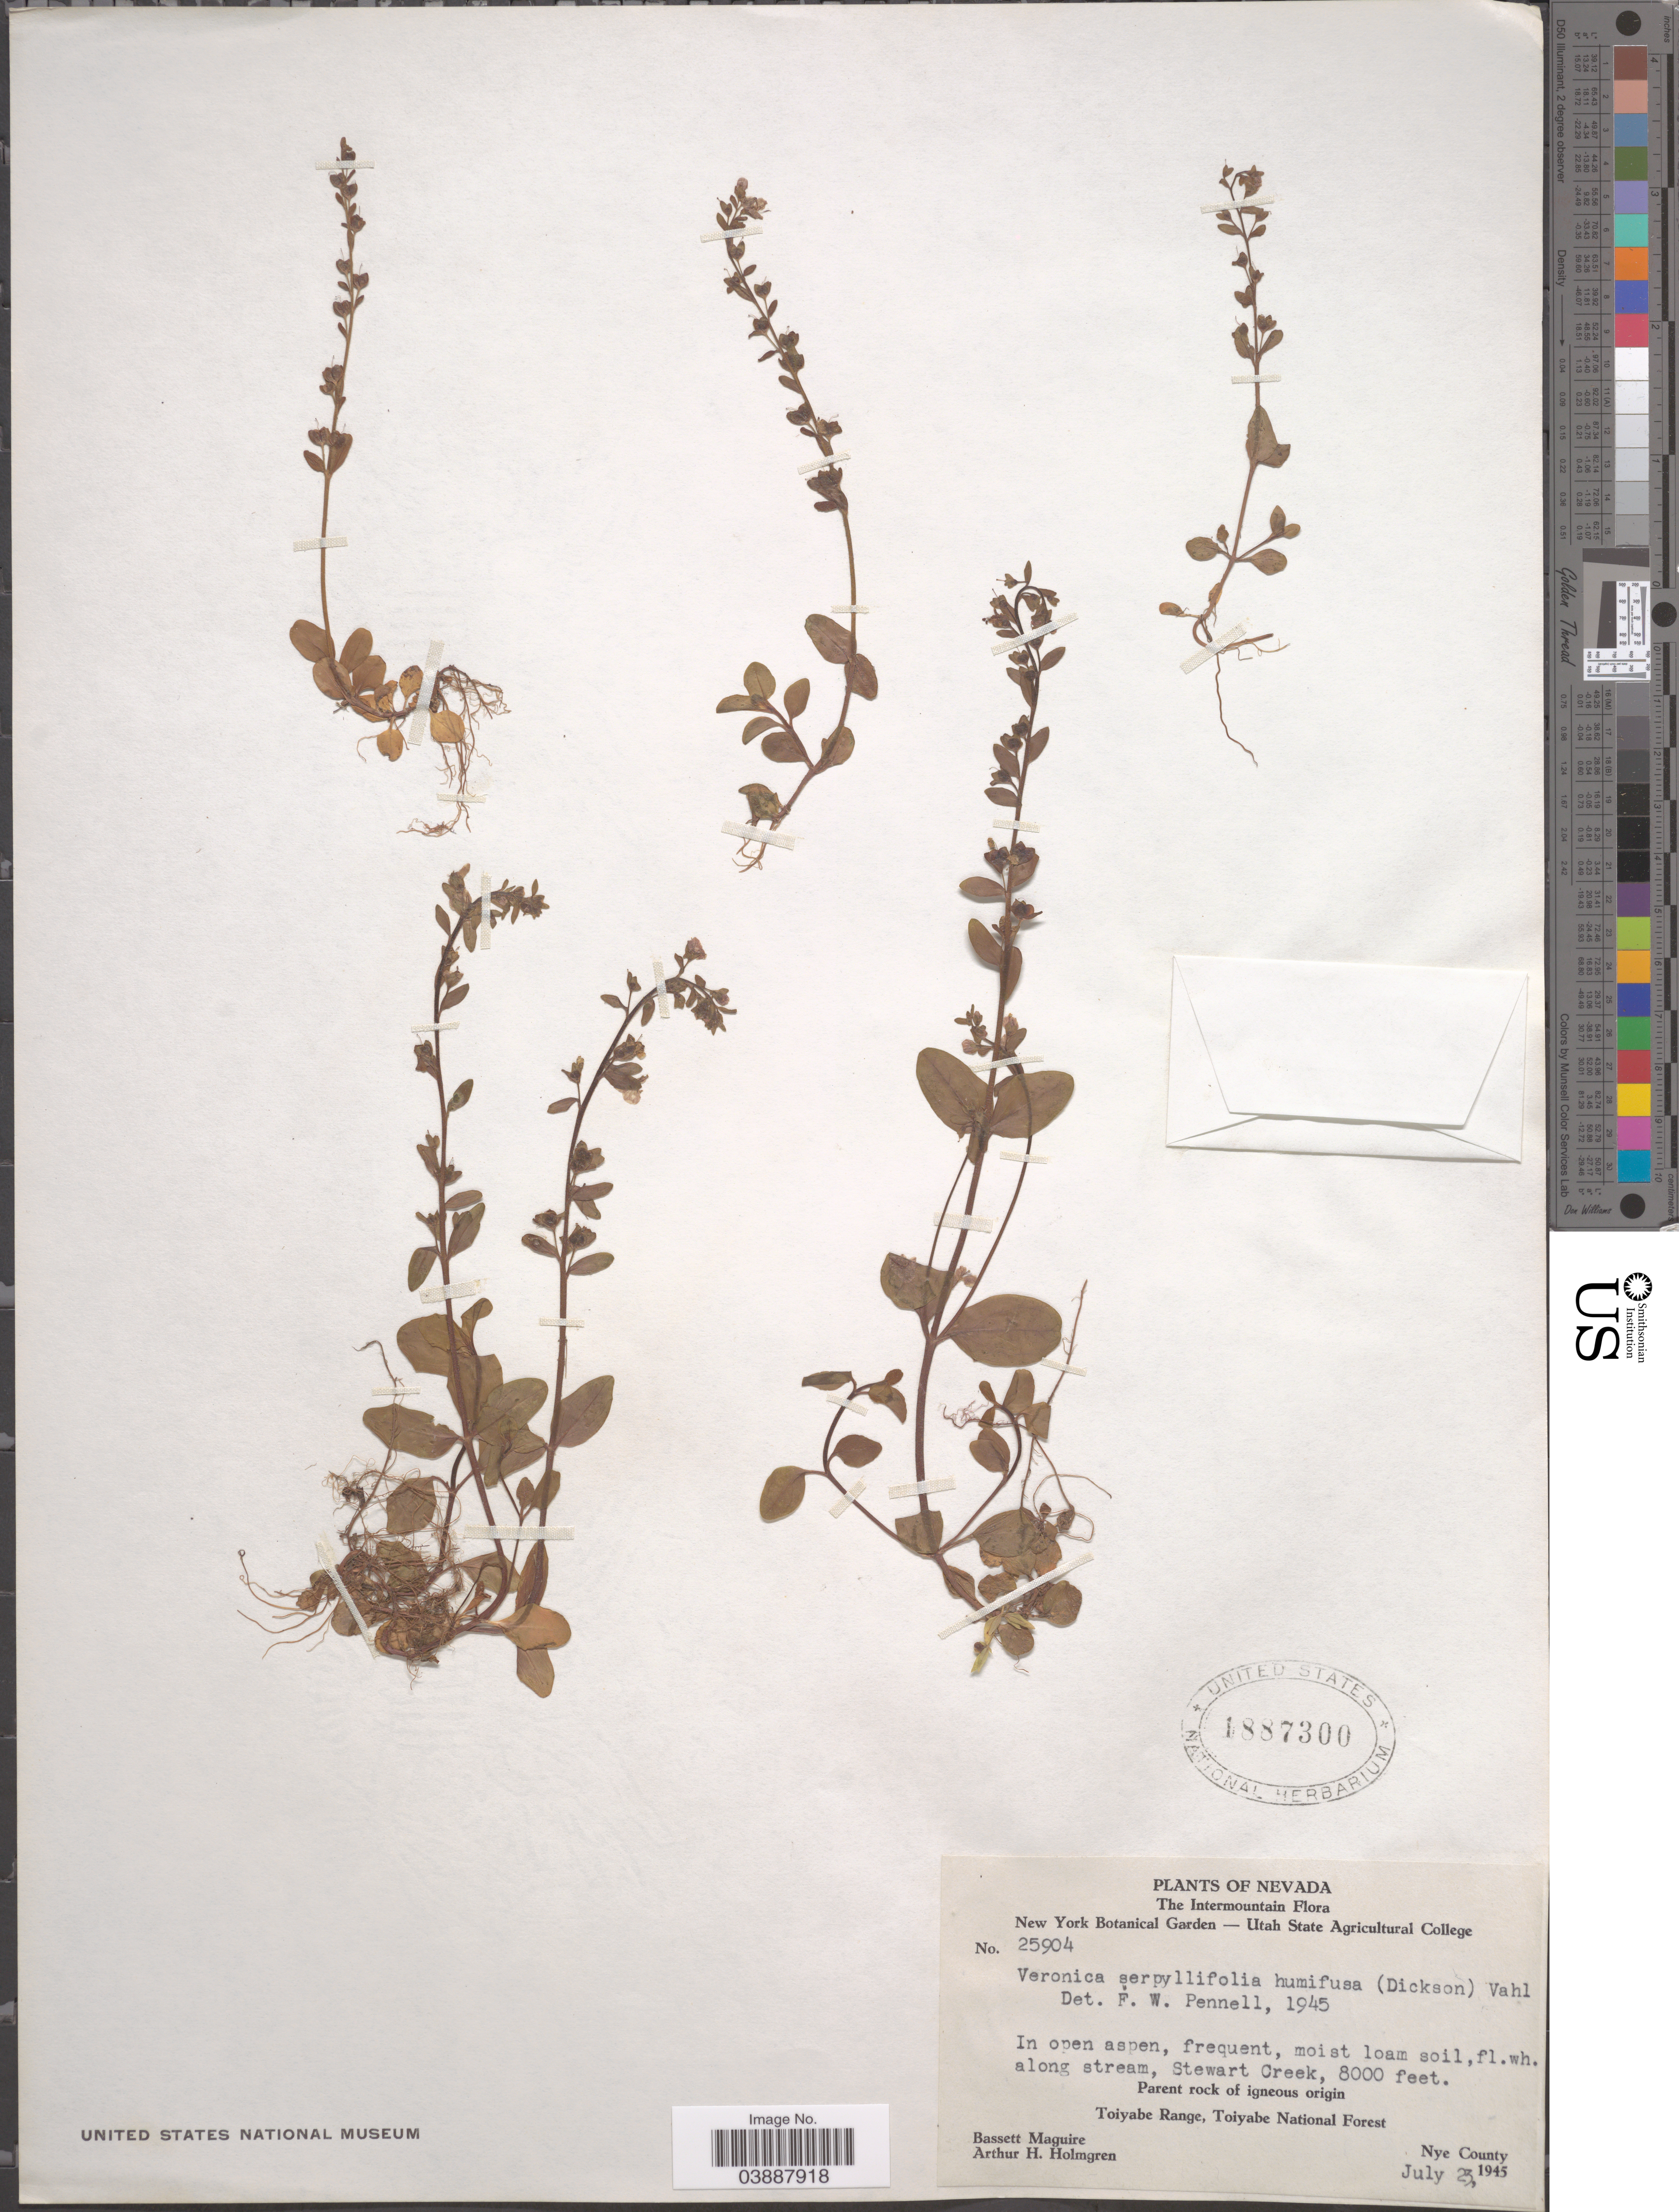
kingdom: Plantae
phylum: Tracheophyta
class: Magnoliopsida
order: Lamiales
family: Plantaginaceae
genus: Veronica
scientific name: Veronica serpyllifolia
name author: L.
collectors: B. Maguire & A. H. Holmgren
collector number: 25904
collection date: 1945-07-23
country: United States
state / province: Nevada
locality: The Intermountain. Along stream, Stewart Creek, Parent rock of igneous origin. Toiyabe Range, Toiyabe National Forest. Nye County.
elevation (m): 2438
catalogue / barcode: US 1887300